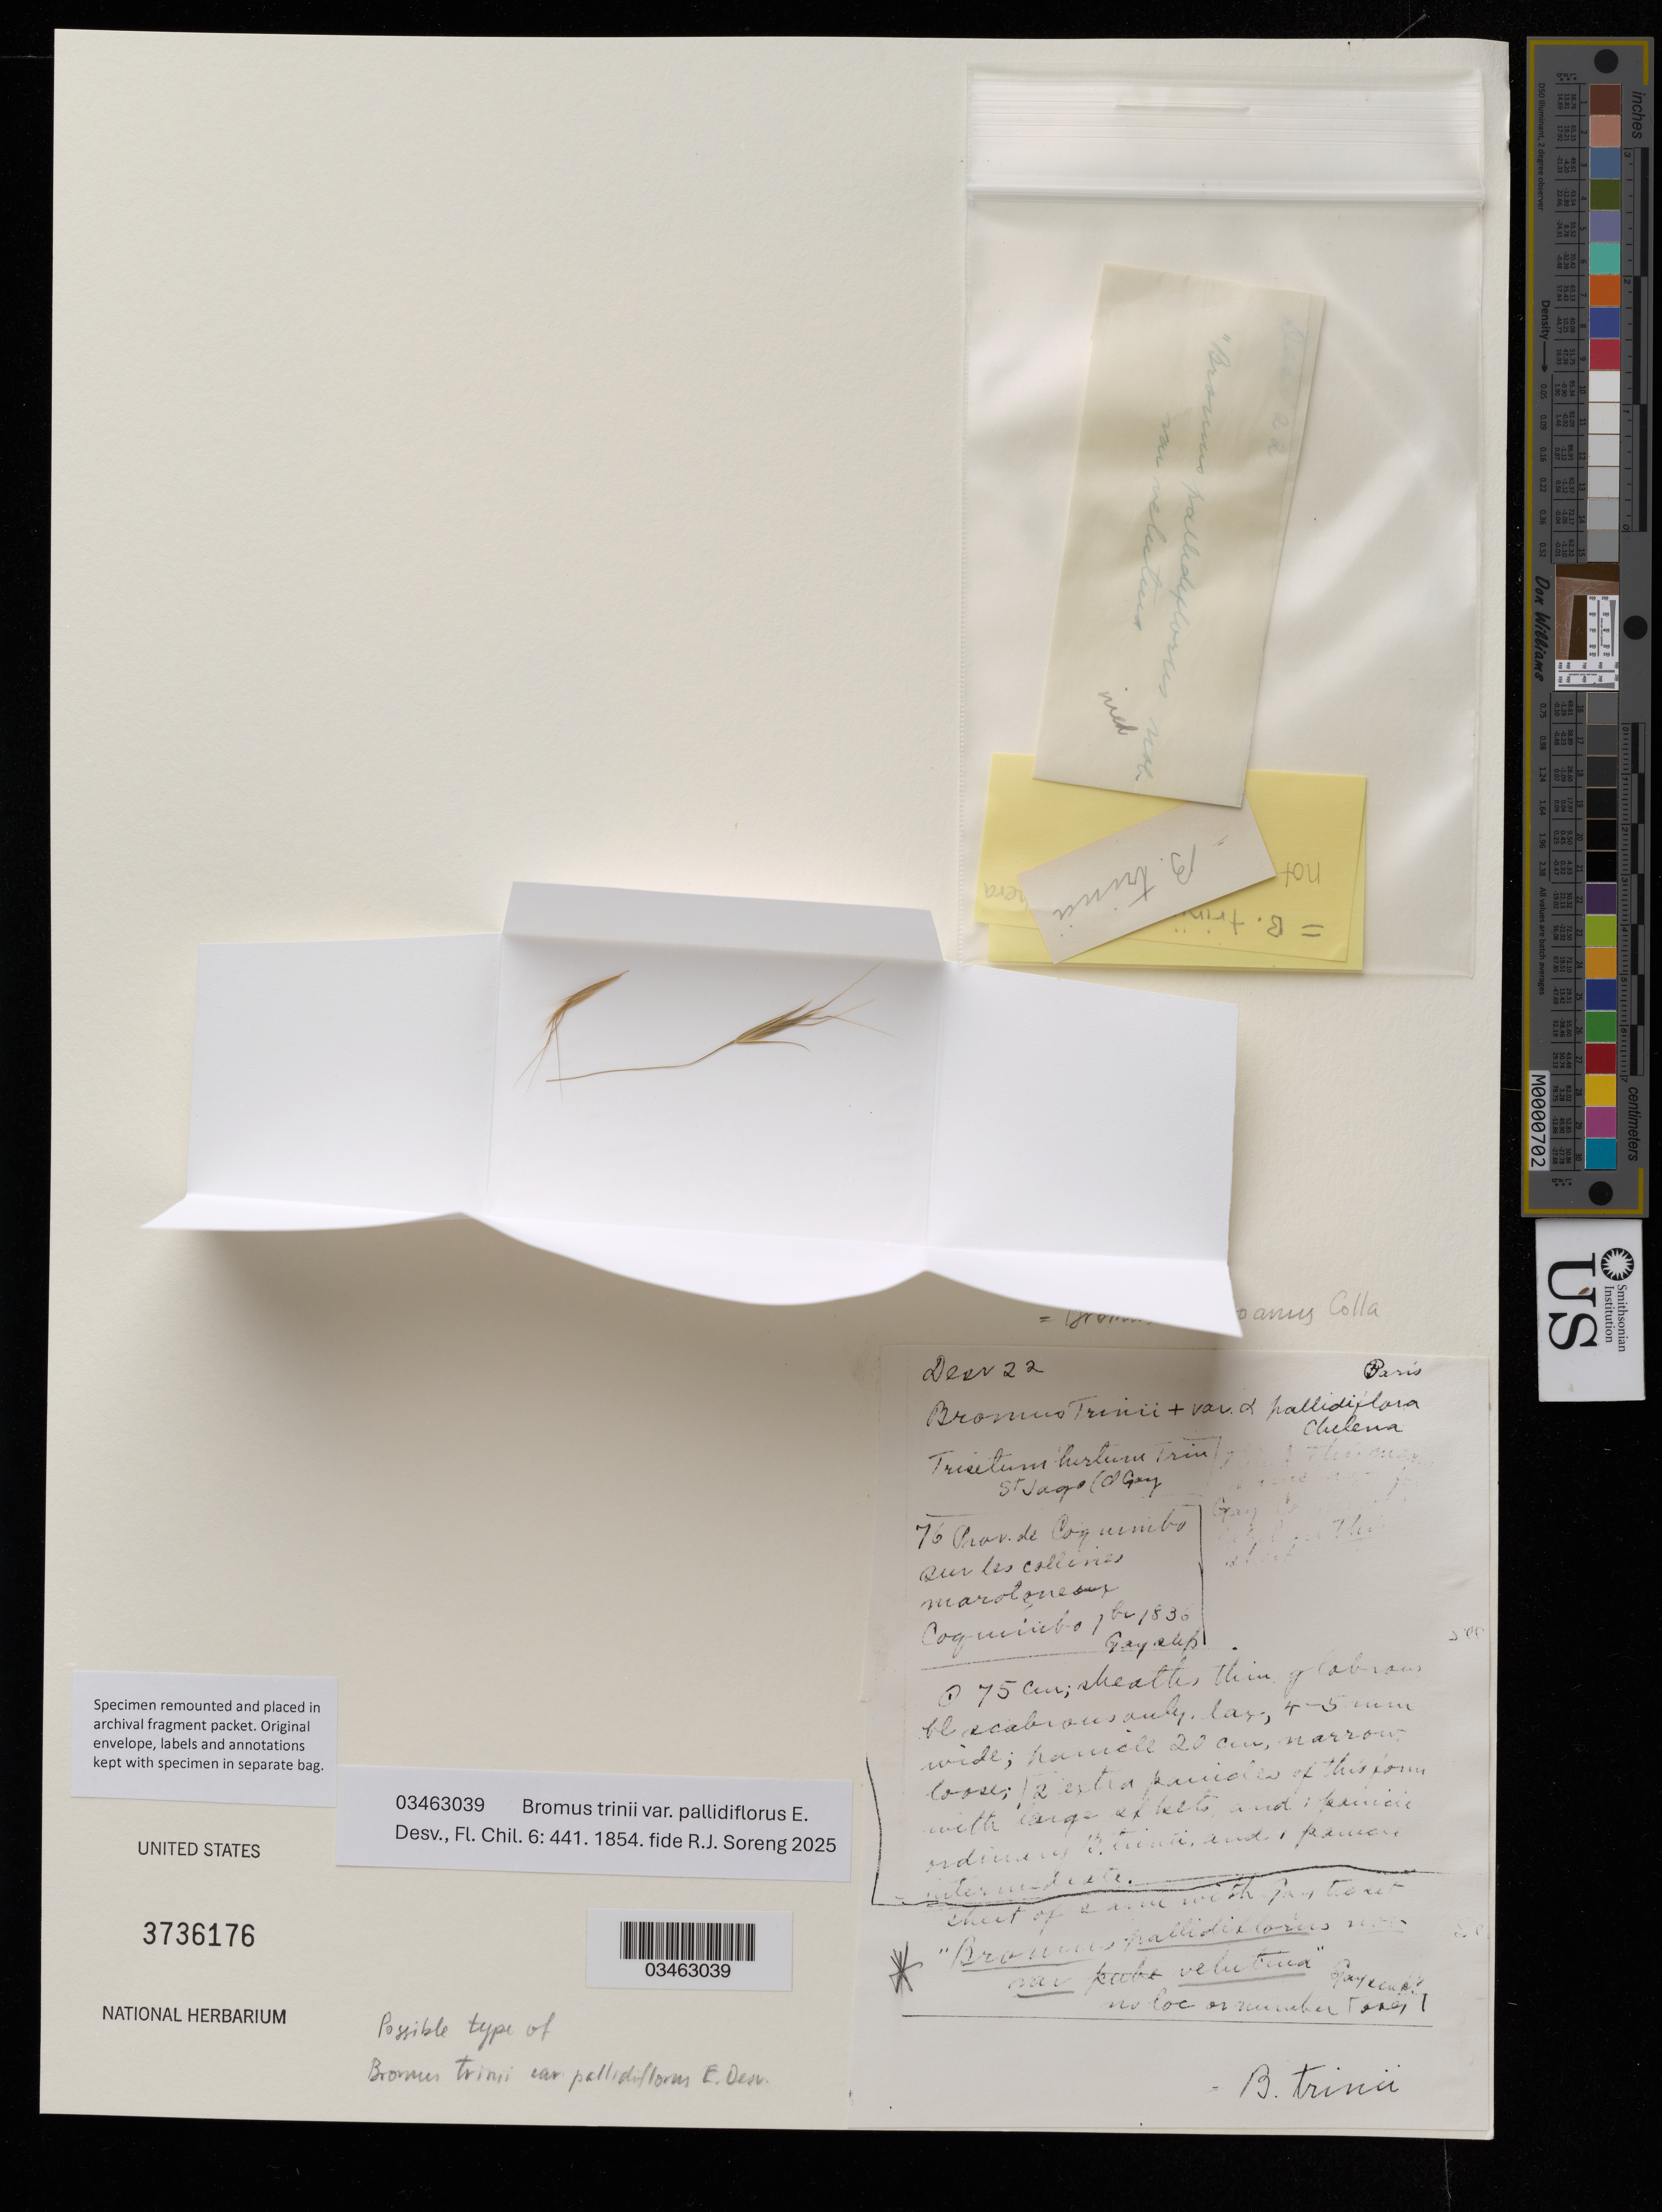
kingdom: Plantae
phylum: Tracheophyta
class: Liliopsida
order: Poales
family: Poaceae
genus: Bromus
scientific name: Bromus trinii var. pallidiflorus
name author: É. Desv.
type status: Possible Type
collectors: -- Gay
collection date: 1836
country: Chile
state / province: Coquimbo (IV)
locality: Sur les collines marotoneux.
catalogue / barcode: US 3736176